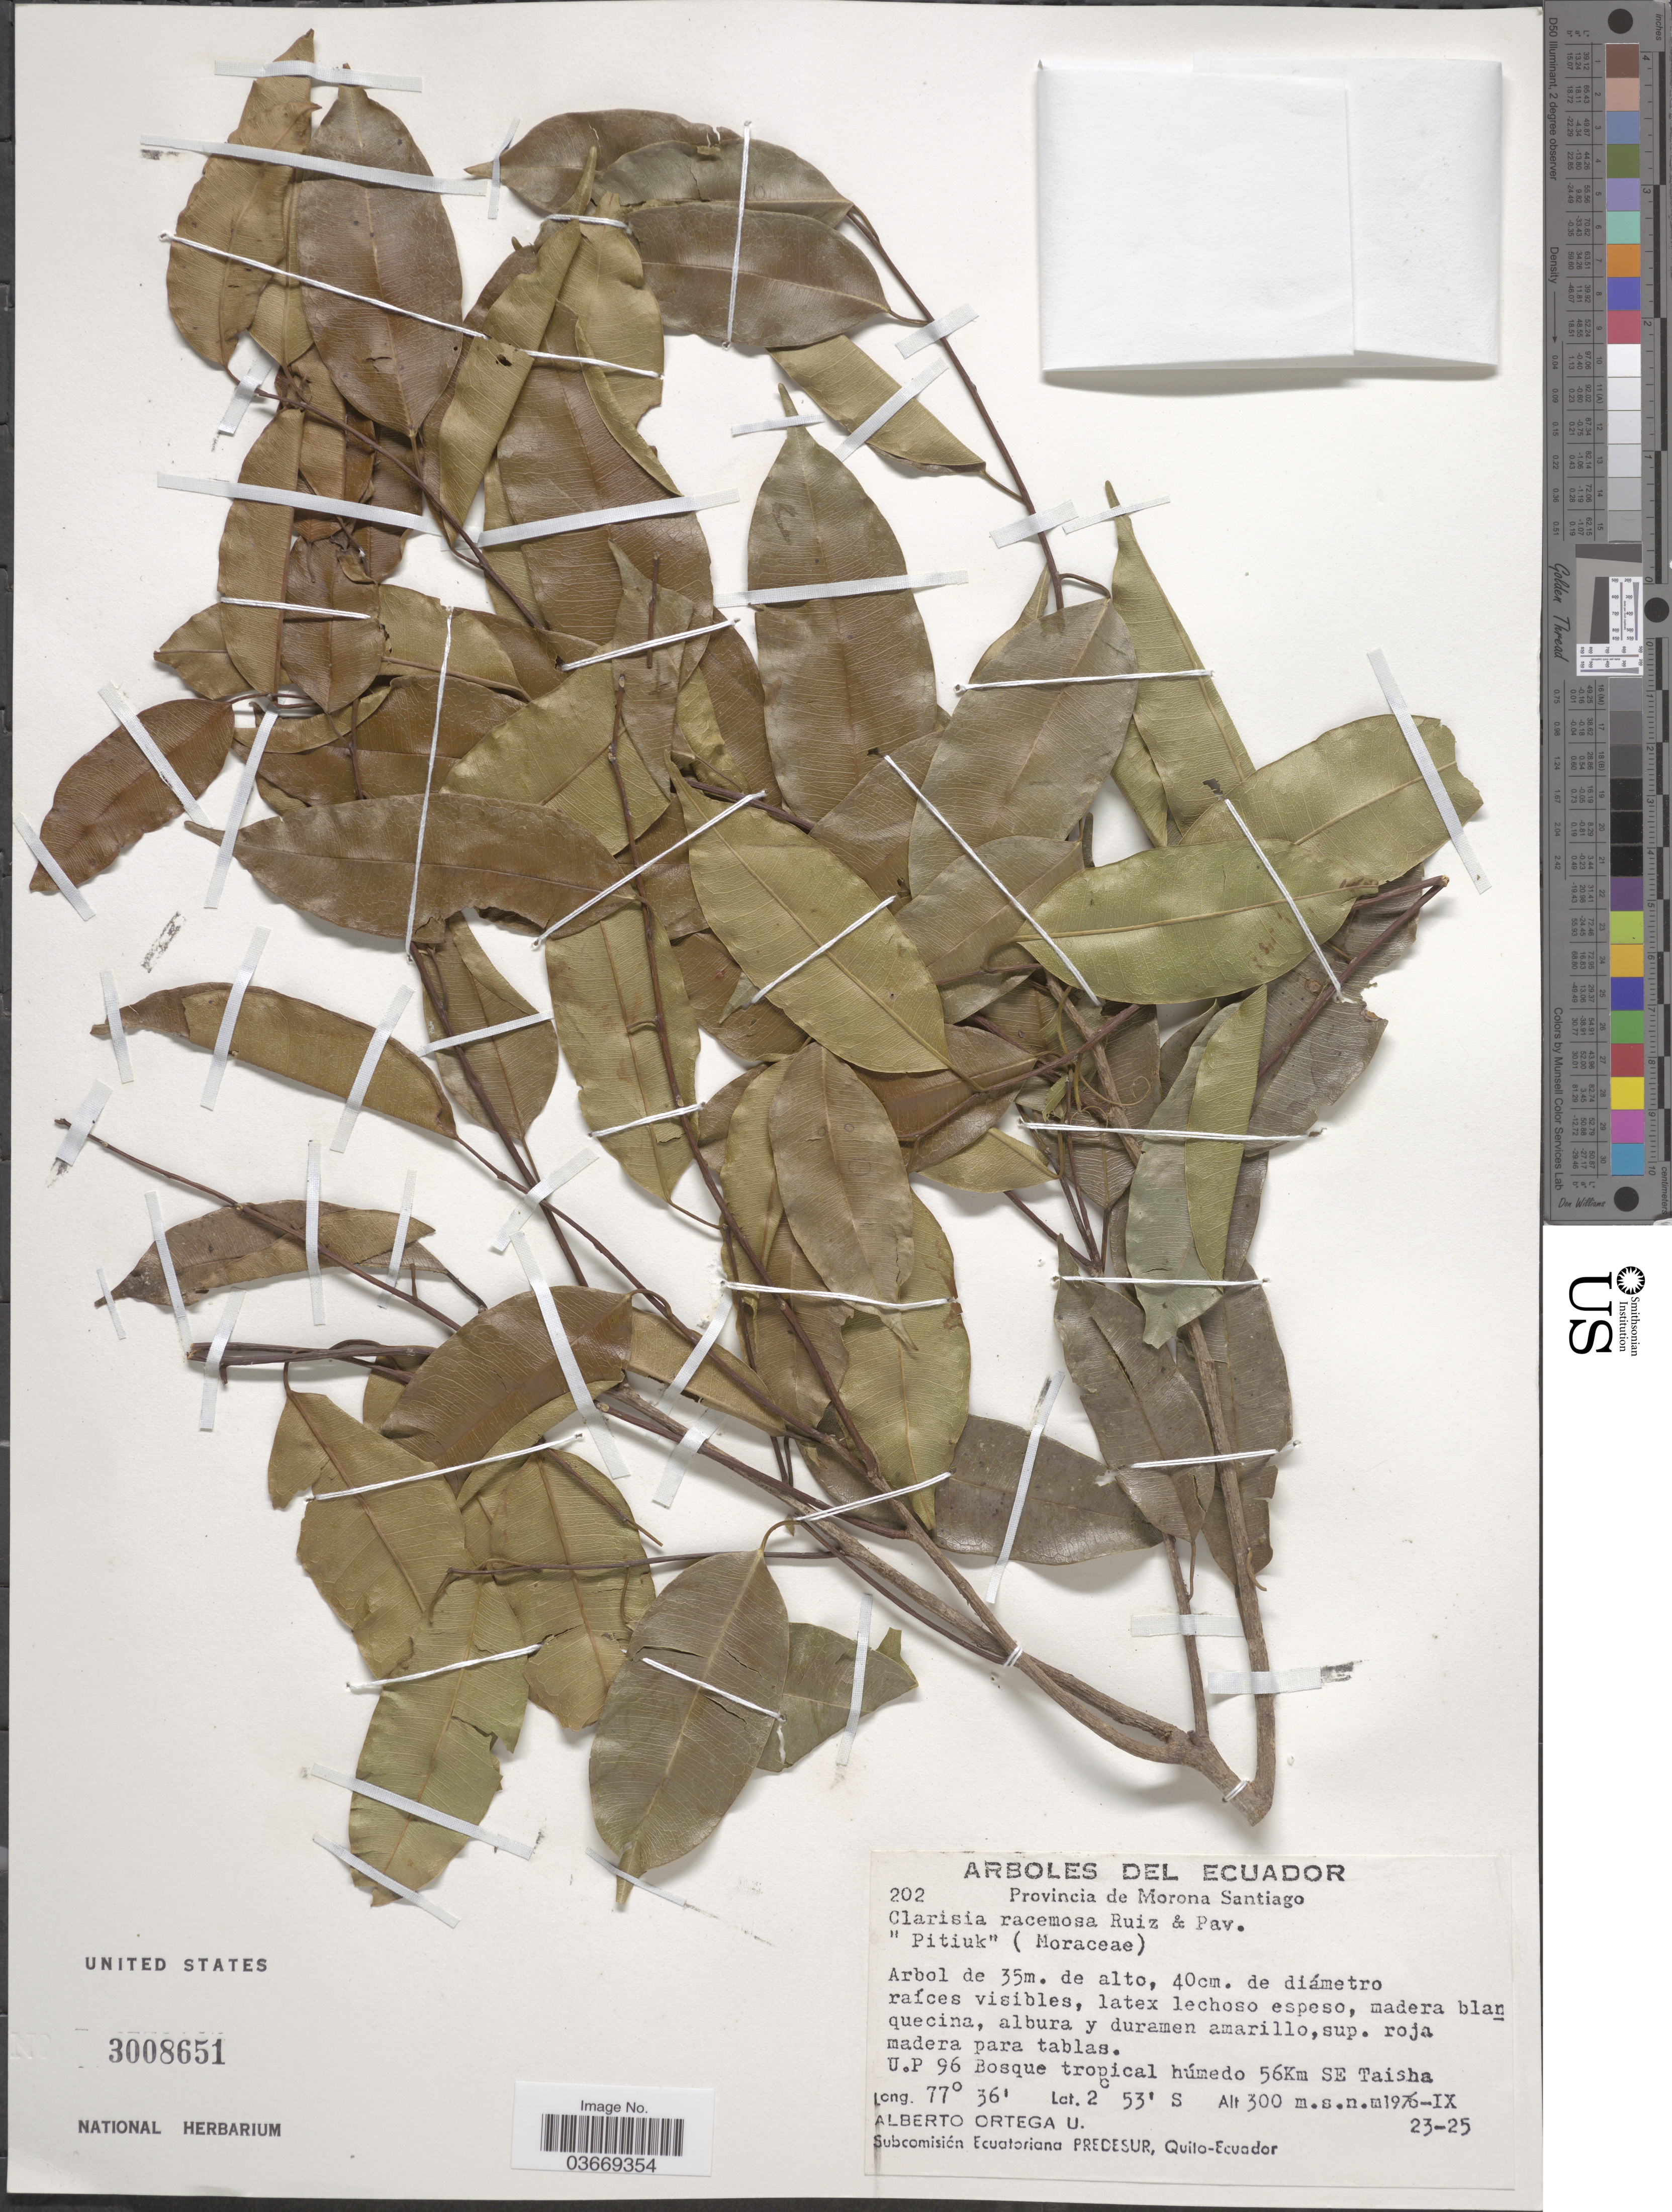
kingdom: Plantae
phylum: Tracheophyta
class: Magnoliopsida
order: Rosales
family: Moraceae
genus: Clarisia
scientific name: Clarisia racemosa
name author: Ruiz & Pav.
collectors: A. T. Ortega U.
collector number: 202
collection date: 1976-09-23/1976-09-25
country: Ecuador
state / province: Morona-Santiago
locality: U.P 96 Bosque tropical húmedo 56Km SE Taisha.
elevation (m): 300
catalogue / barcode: US 3008651